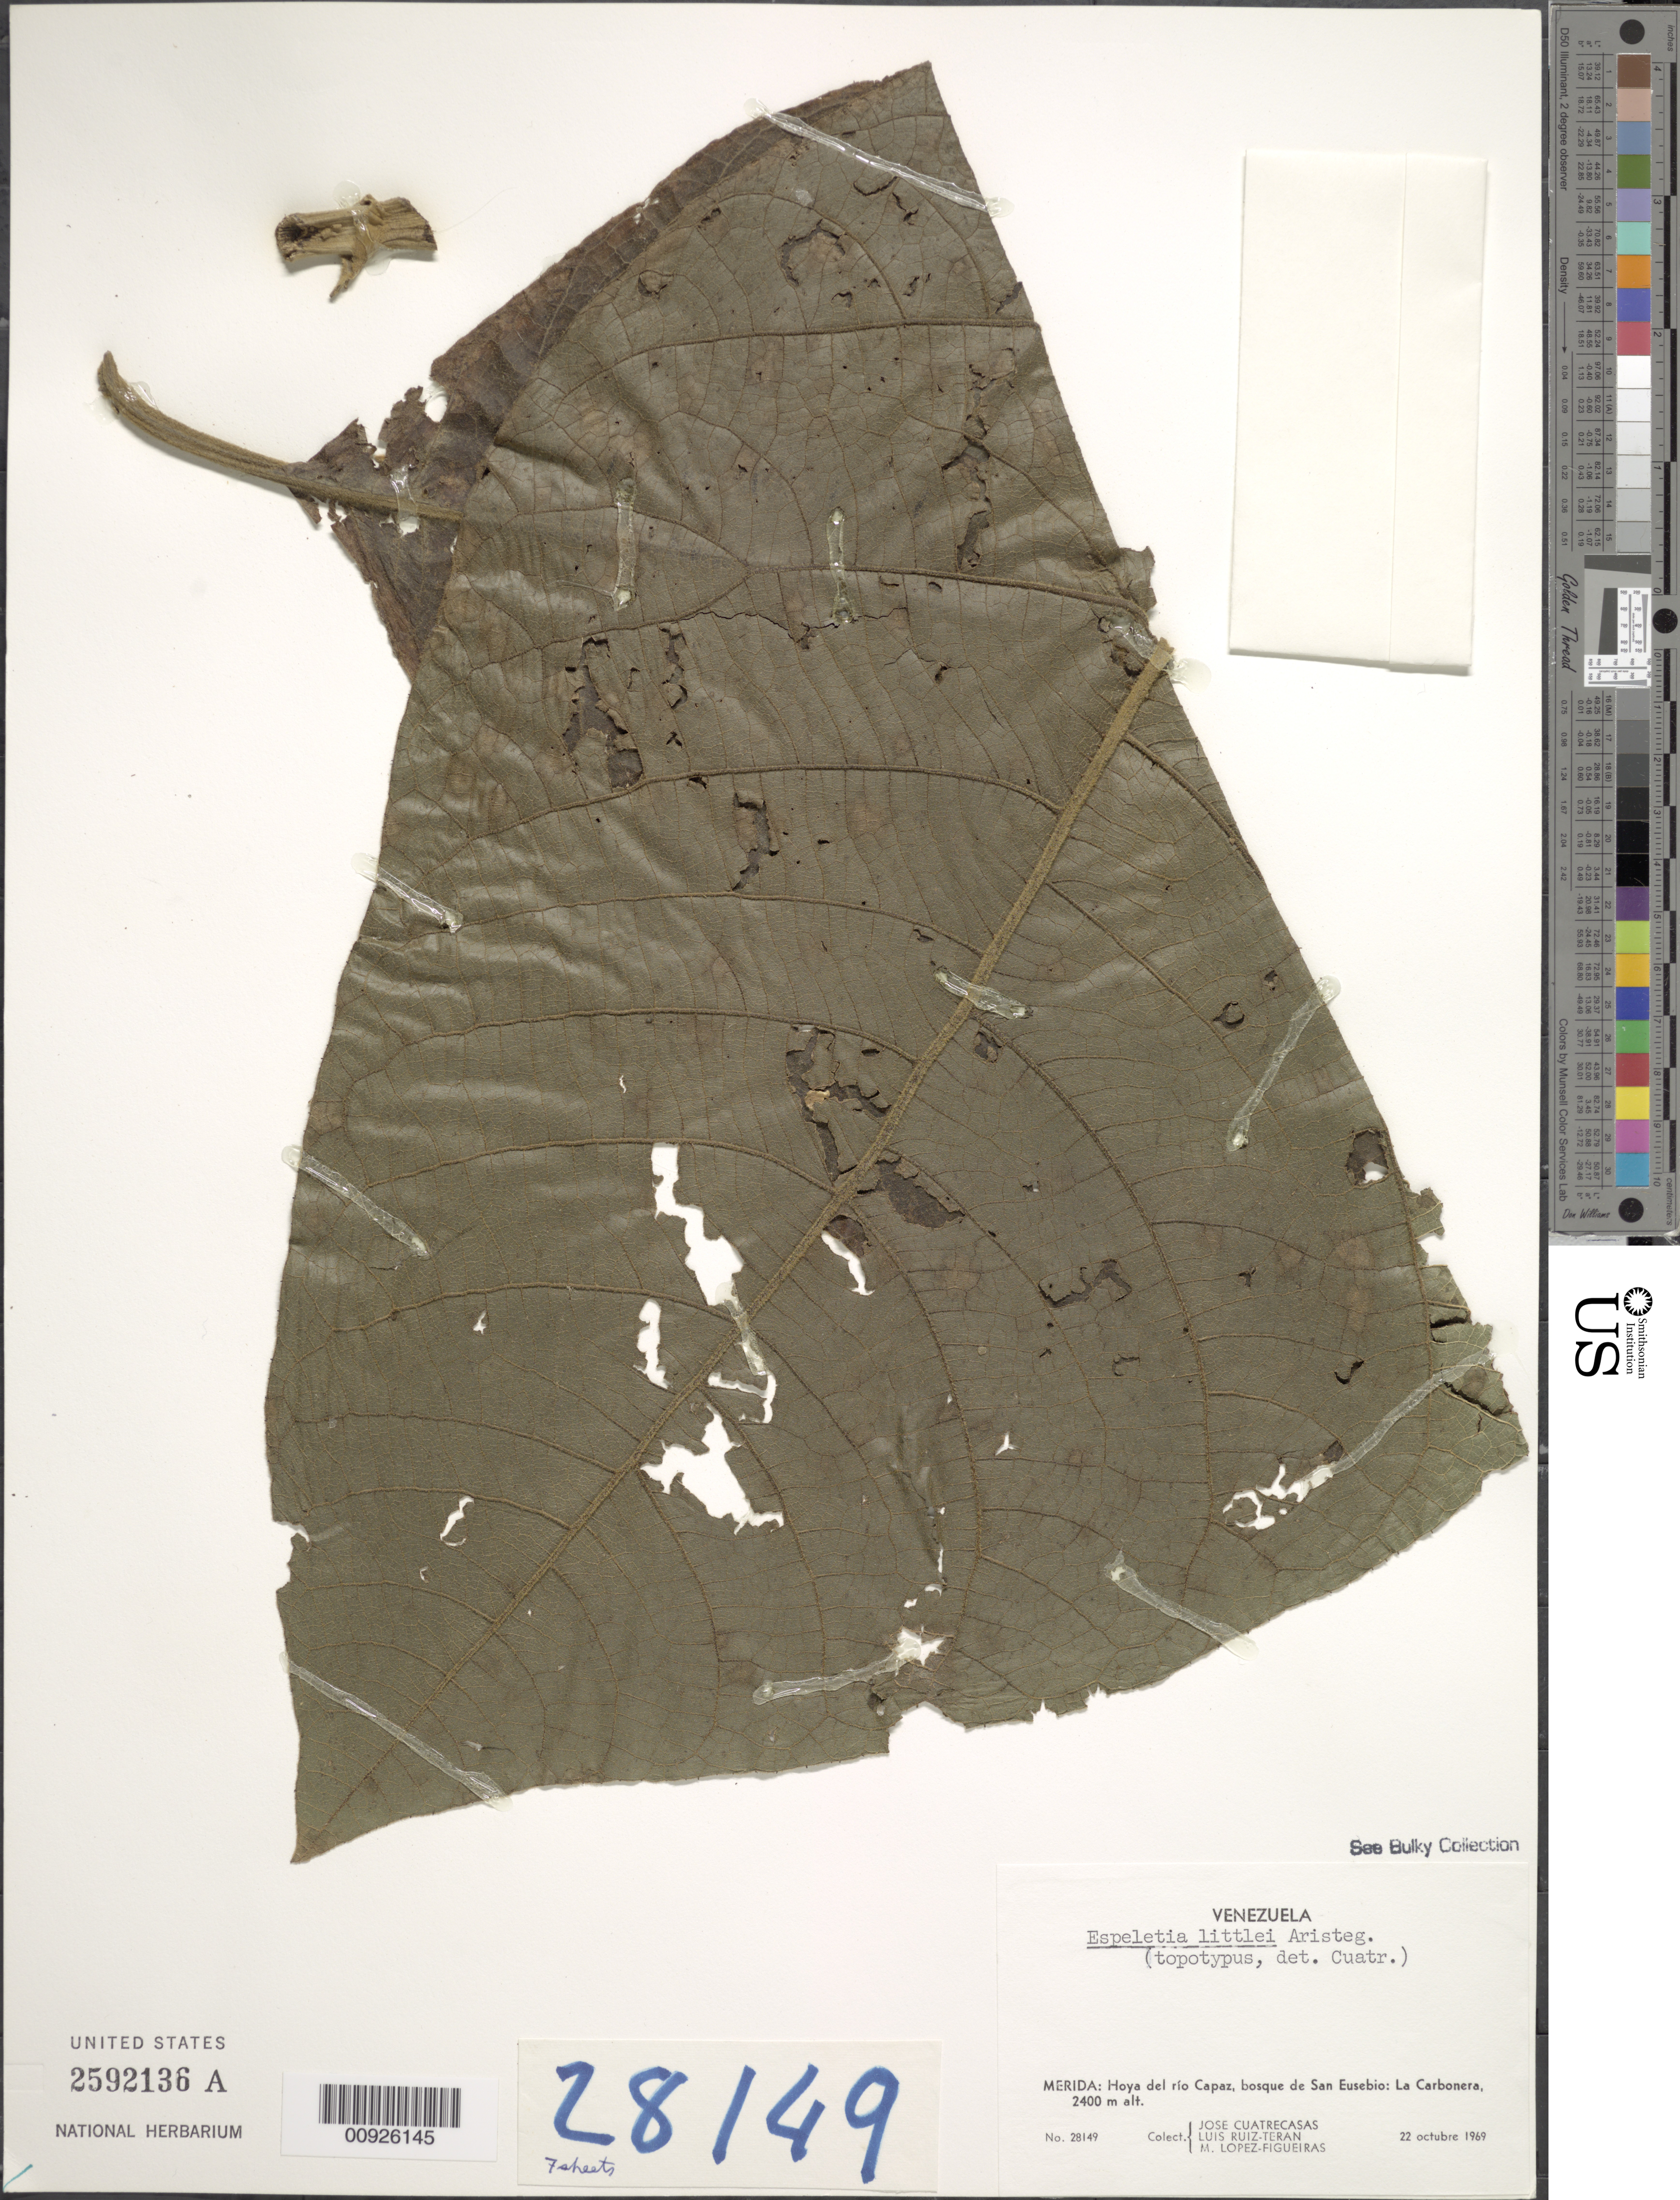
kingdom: Plantae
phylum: Tracheophyta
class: Magnoliopsida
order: Asterales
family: Asteraceae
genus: Carramboa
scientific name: Carramboa badilloi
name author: (Cuatrec.) Cuatrec.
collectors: J. Cuatrecasas, L. Teran & M. López Figueiras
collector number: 28149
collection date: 1969-10-22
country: Venezuela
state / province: Mérida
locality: Hoya del rio Capaz, bosque de San Eusebio: La Pinuela, bosque y pantamo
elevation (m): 2400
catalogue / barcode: US 2592136A